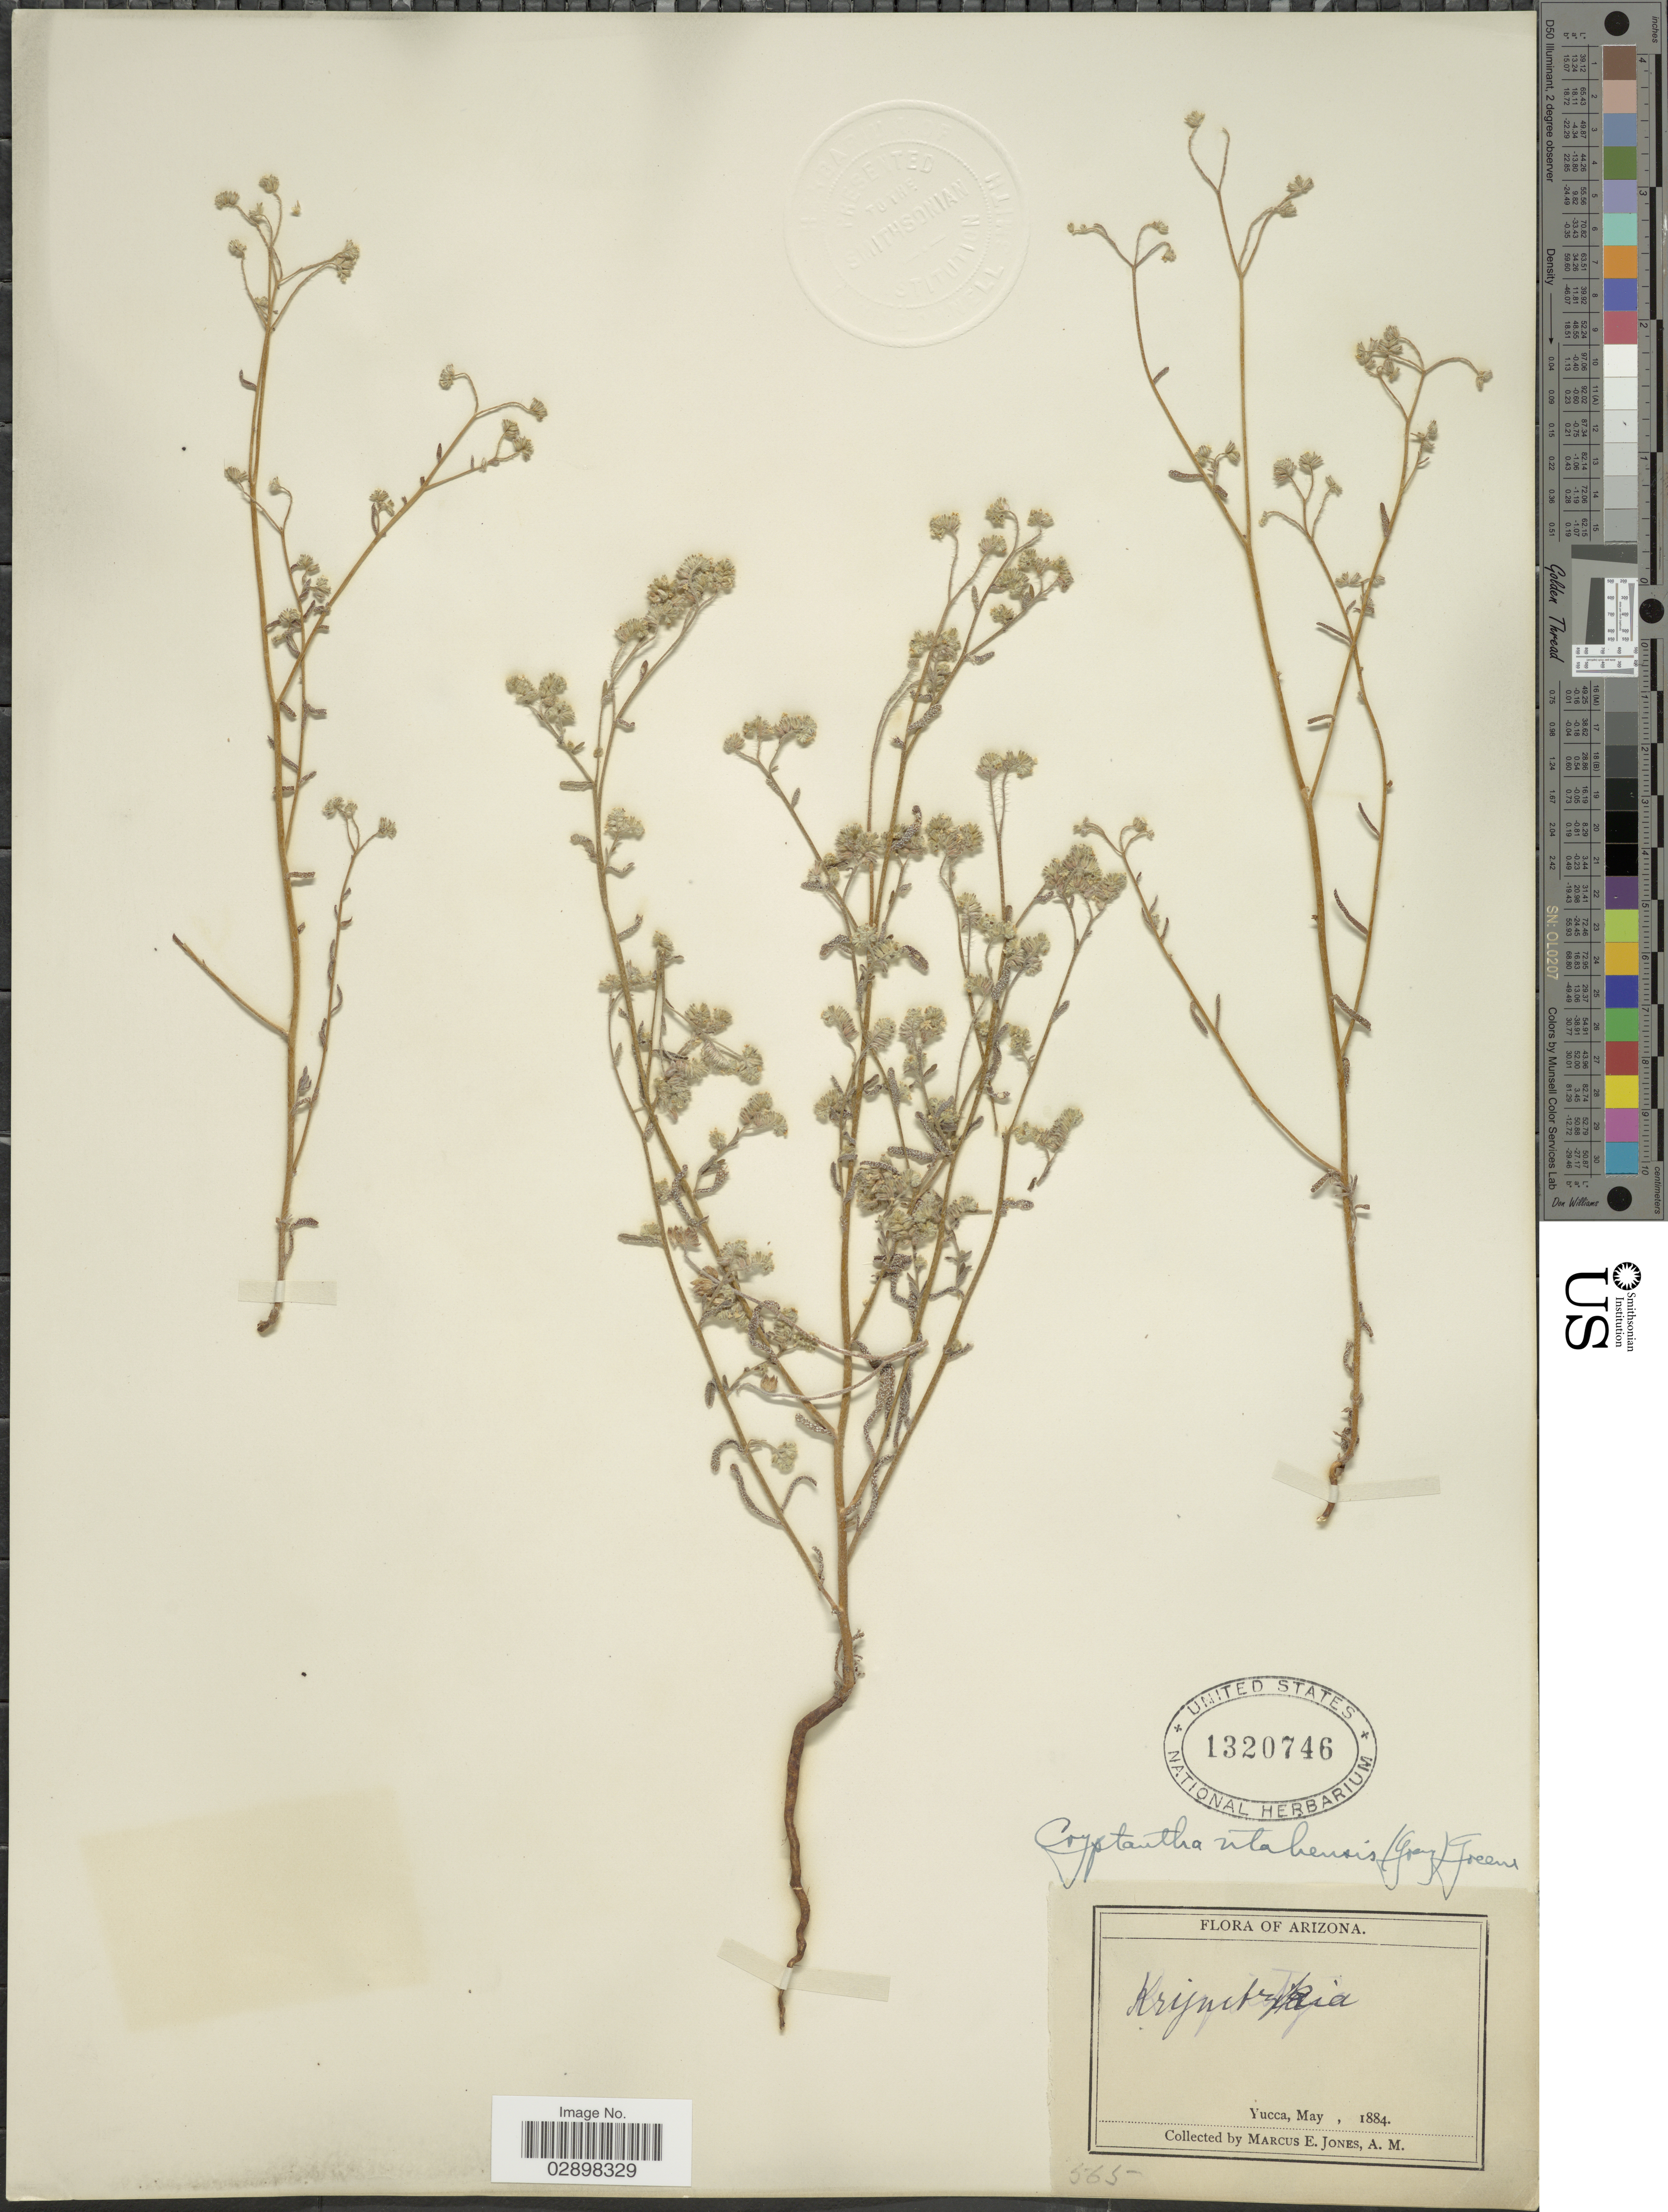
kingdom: Plantae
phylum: Tracheophyta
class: Magnoliopsida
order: Boraginales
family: Boraginaceae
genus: Cryptantha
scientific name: Cryptantha utahensis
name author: (A. Gray) Greene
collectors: M. E. Jones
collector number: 565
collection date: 1884-05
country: United States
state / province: Arizona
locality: Yucca.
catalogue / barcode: US 1320746